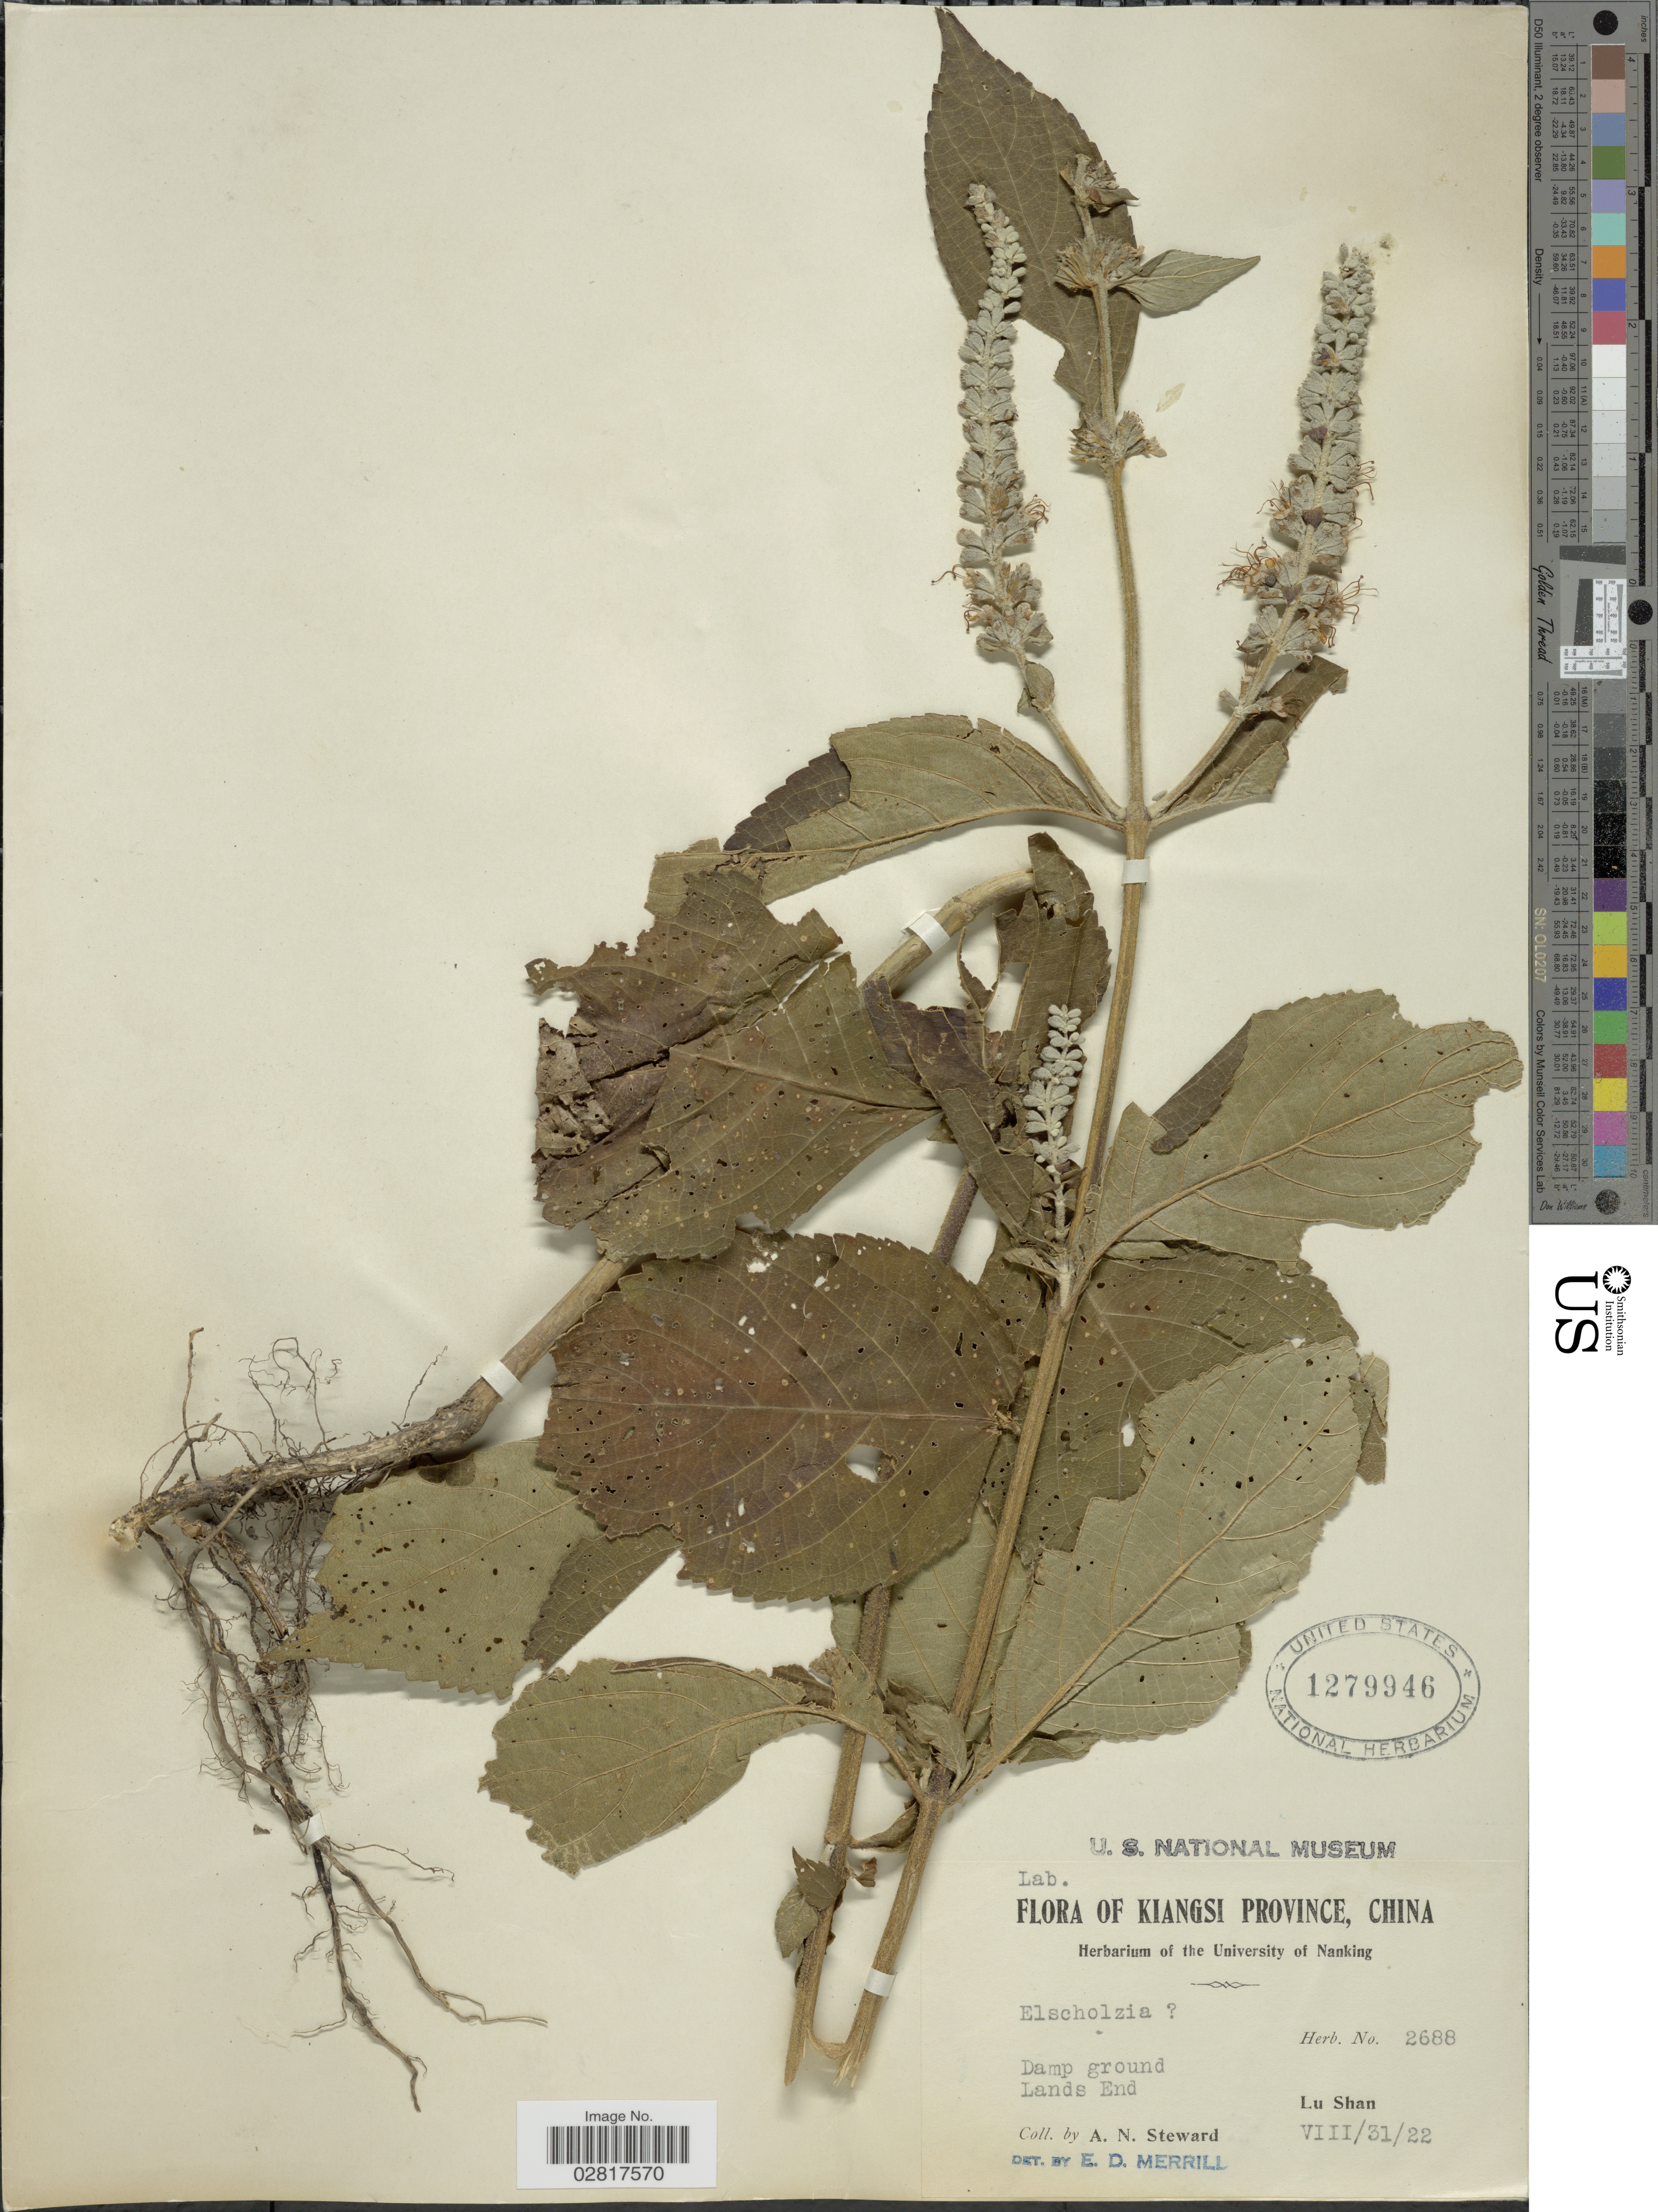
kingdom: Plantae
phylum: Tracheophyta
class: Magnoliopsida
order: Lamiales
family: Lamiaceae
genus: Elsholtzia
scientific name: Elsholtzia sp.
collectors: A. N. Steward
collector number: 2688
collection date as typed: Transcribed d/m/y: 31/8/22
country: China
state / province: Jiangxi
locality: Kiangsi Province, Lu Shan.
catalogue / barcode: US 1279946